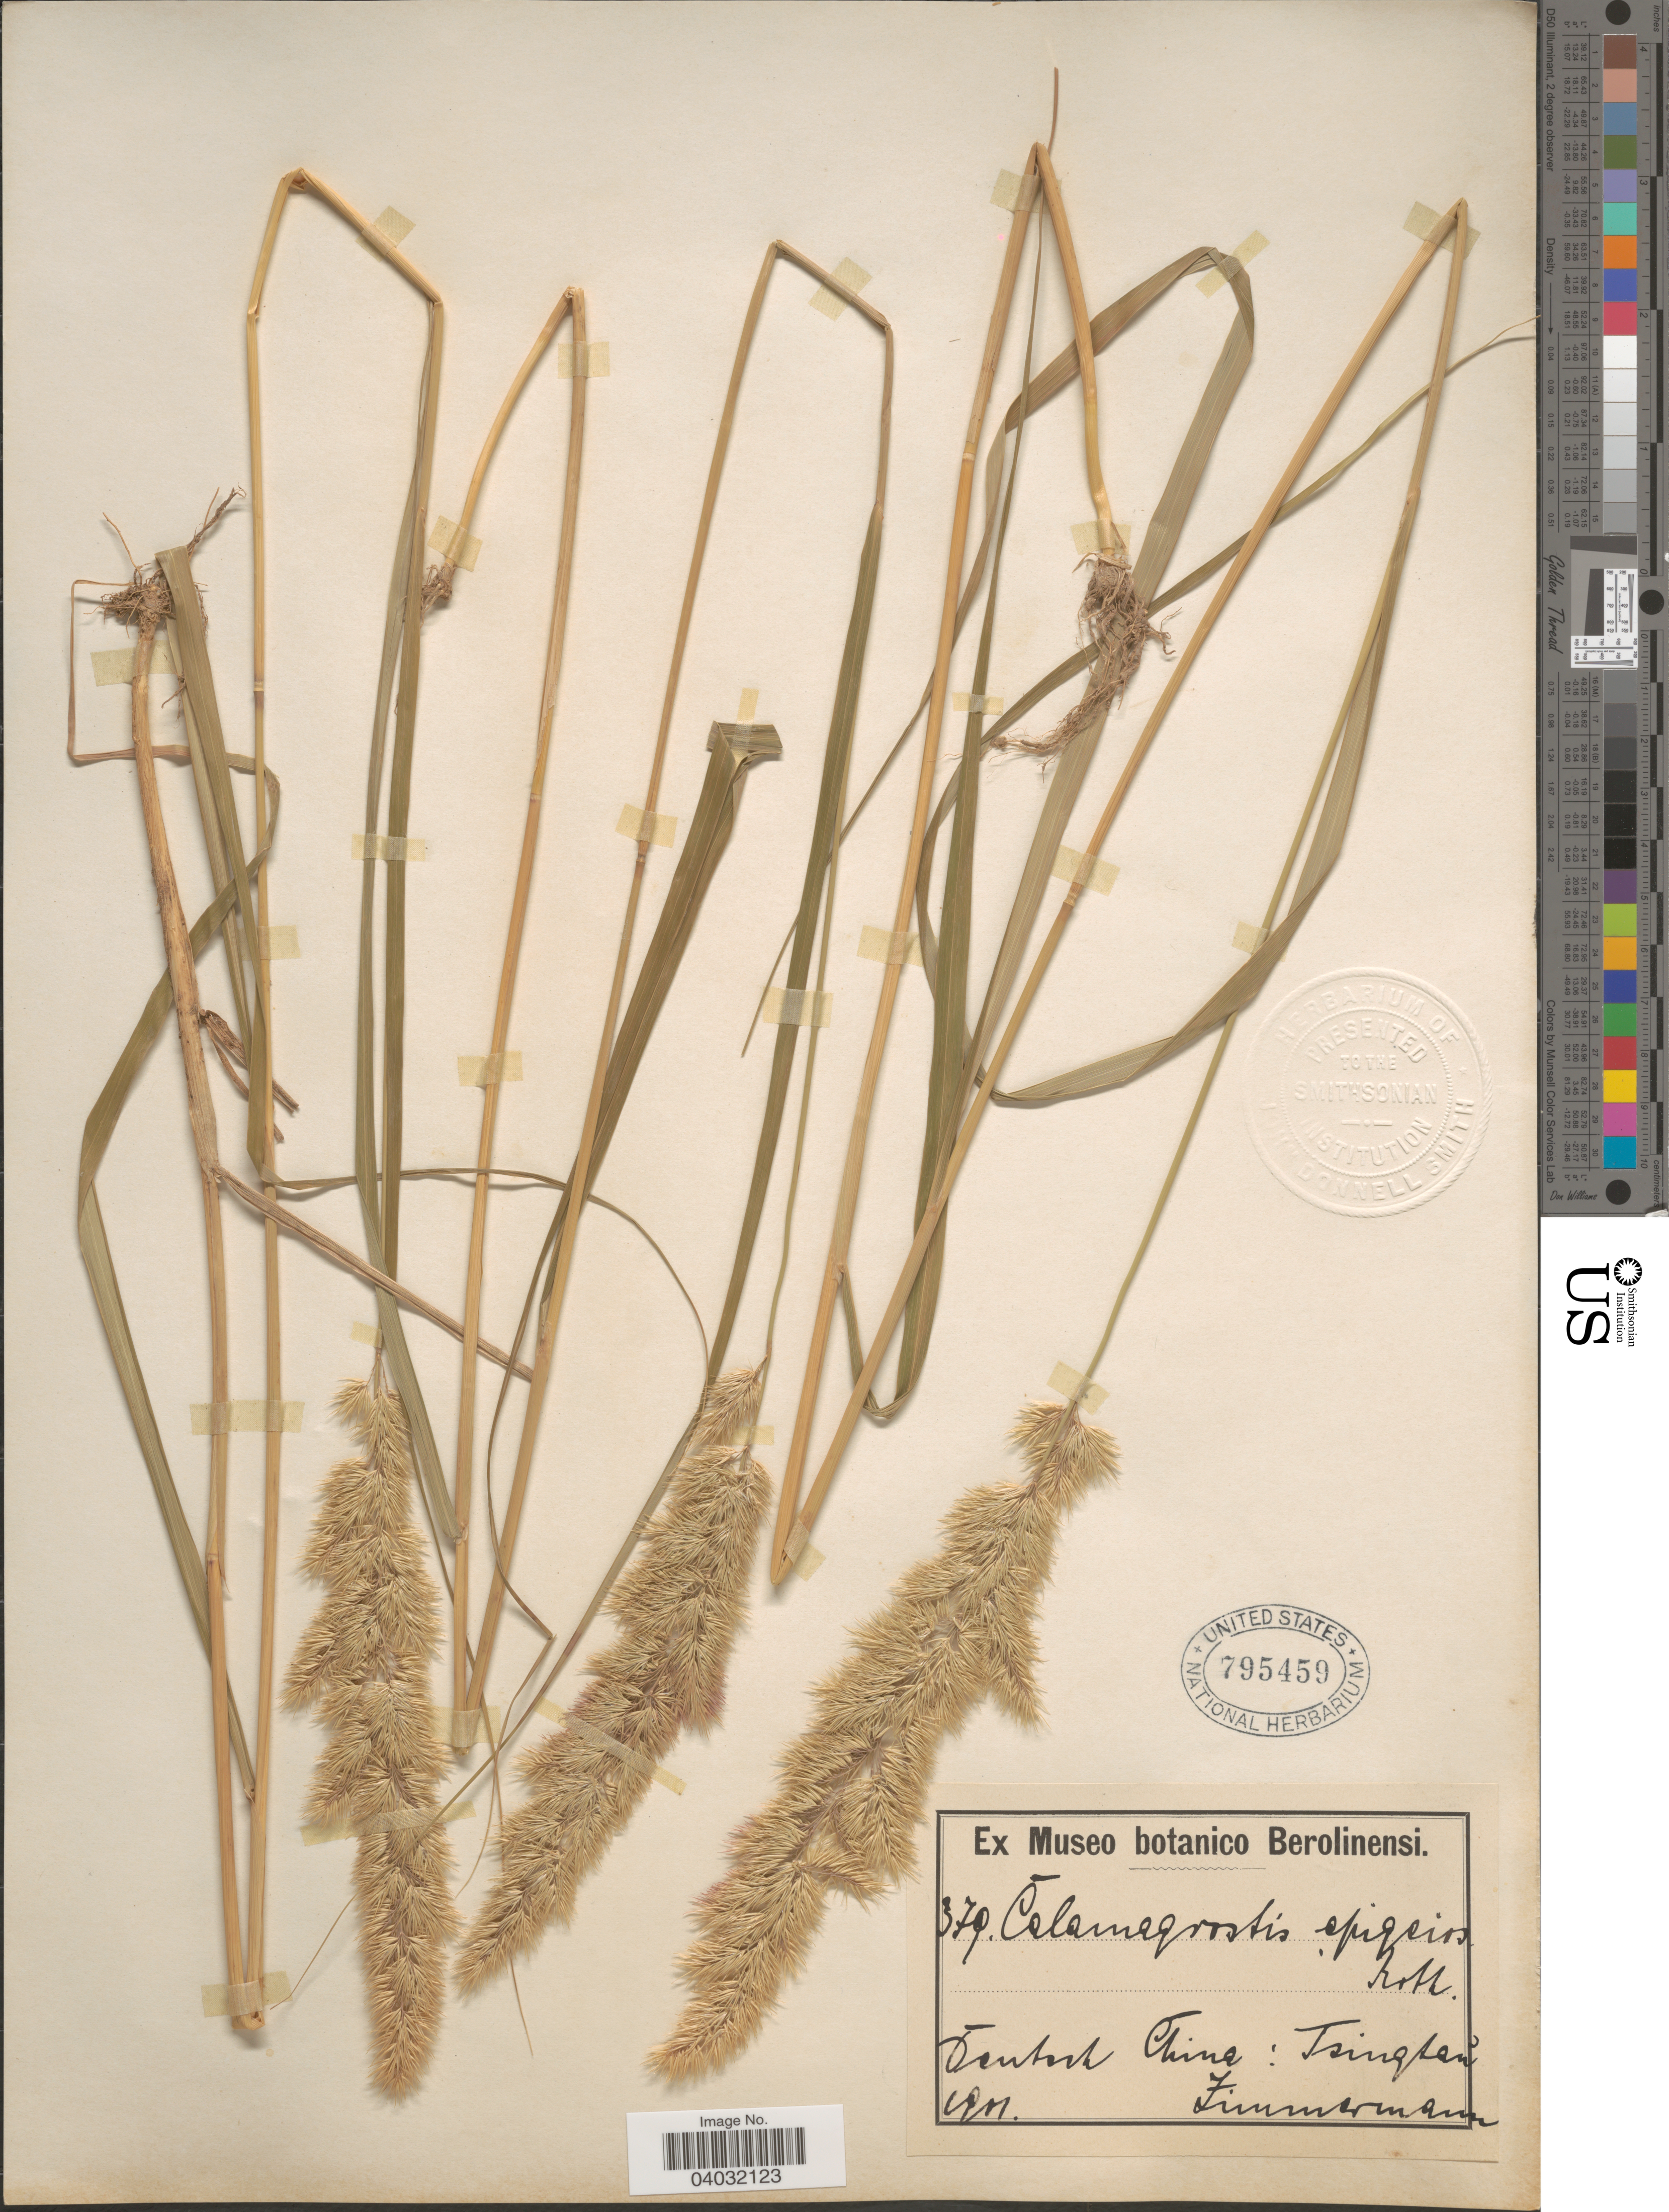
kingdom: Plantae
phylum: Tracheophyta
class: Liliopsida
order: Poales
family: Poaceae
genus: Calamagrostis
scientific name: Calamagrostis epigeios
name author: (L.) Roth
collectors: -. Zimmermann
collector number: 379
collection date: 1901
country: China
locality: Central China: Tsingtau.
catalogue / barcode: US 795459